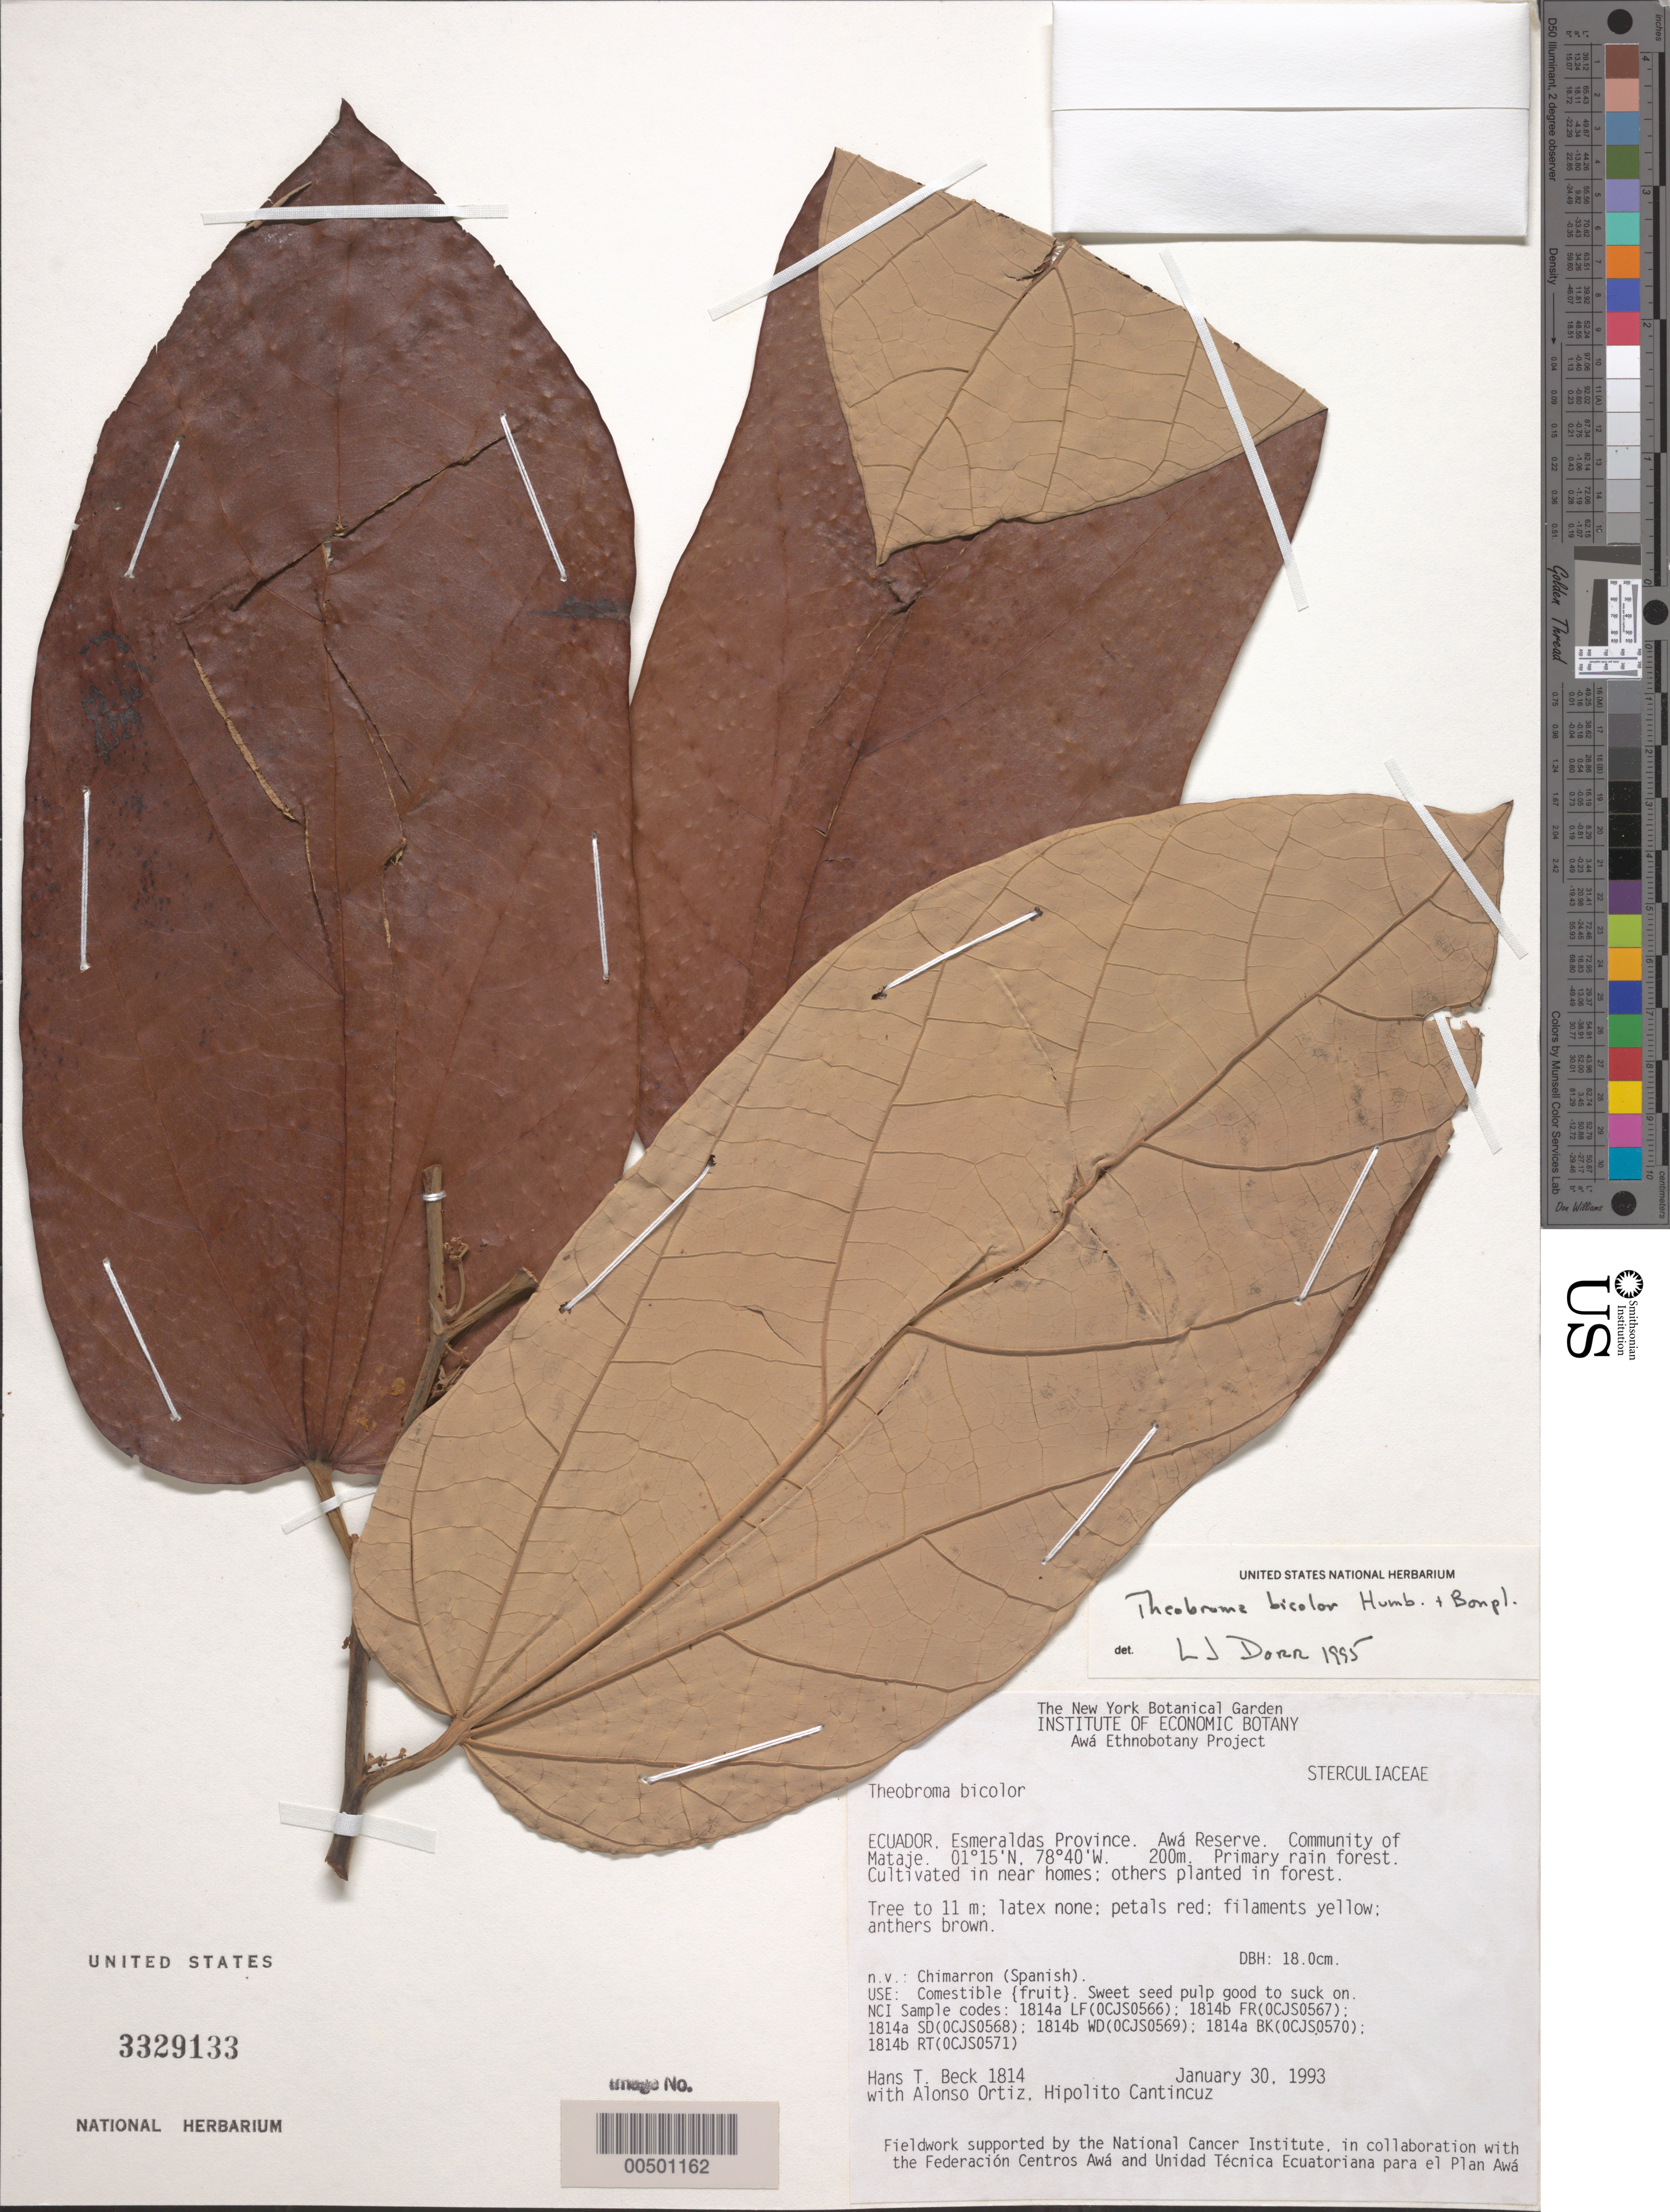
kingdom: Plantae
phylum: Tracheophyta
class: Magnoliopsida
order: Malvales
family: Malvaceae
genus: Theobroma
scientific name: Theobroma bicolor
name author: Bonpl.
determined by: Dorr, L. J., (BOT), Smithsonian Institution - National Museum of Natural History (UNITED STATES)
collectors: H. T. Beck, Alida Ortiz & H. Cantincuz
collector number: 1814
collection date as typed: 30 Jan 1993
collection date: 1993-01-30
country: Ecuador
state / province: Esmeraldas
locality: Awá Reserve. Community of Mataje.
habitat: Primary rain forest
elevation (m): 200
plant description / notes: Common name: Chimarron; Common name language: Spanish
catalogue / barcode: US 3329133